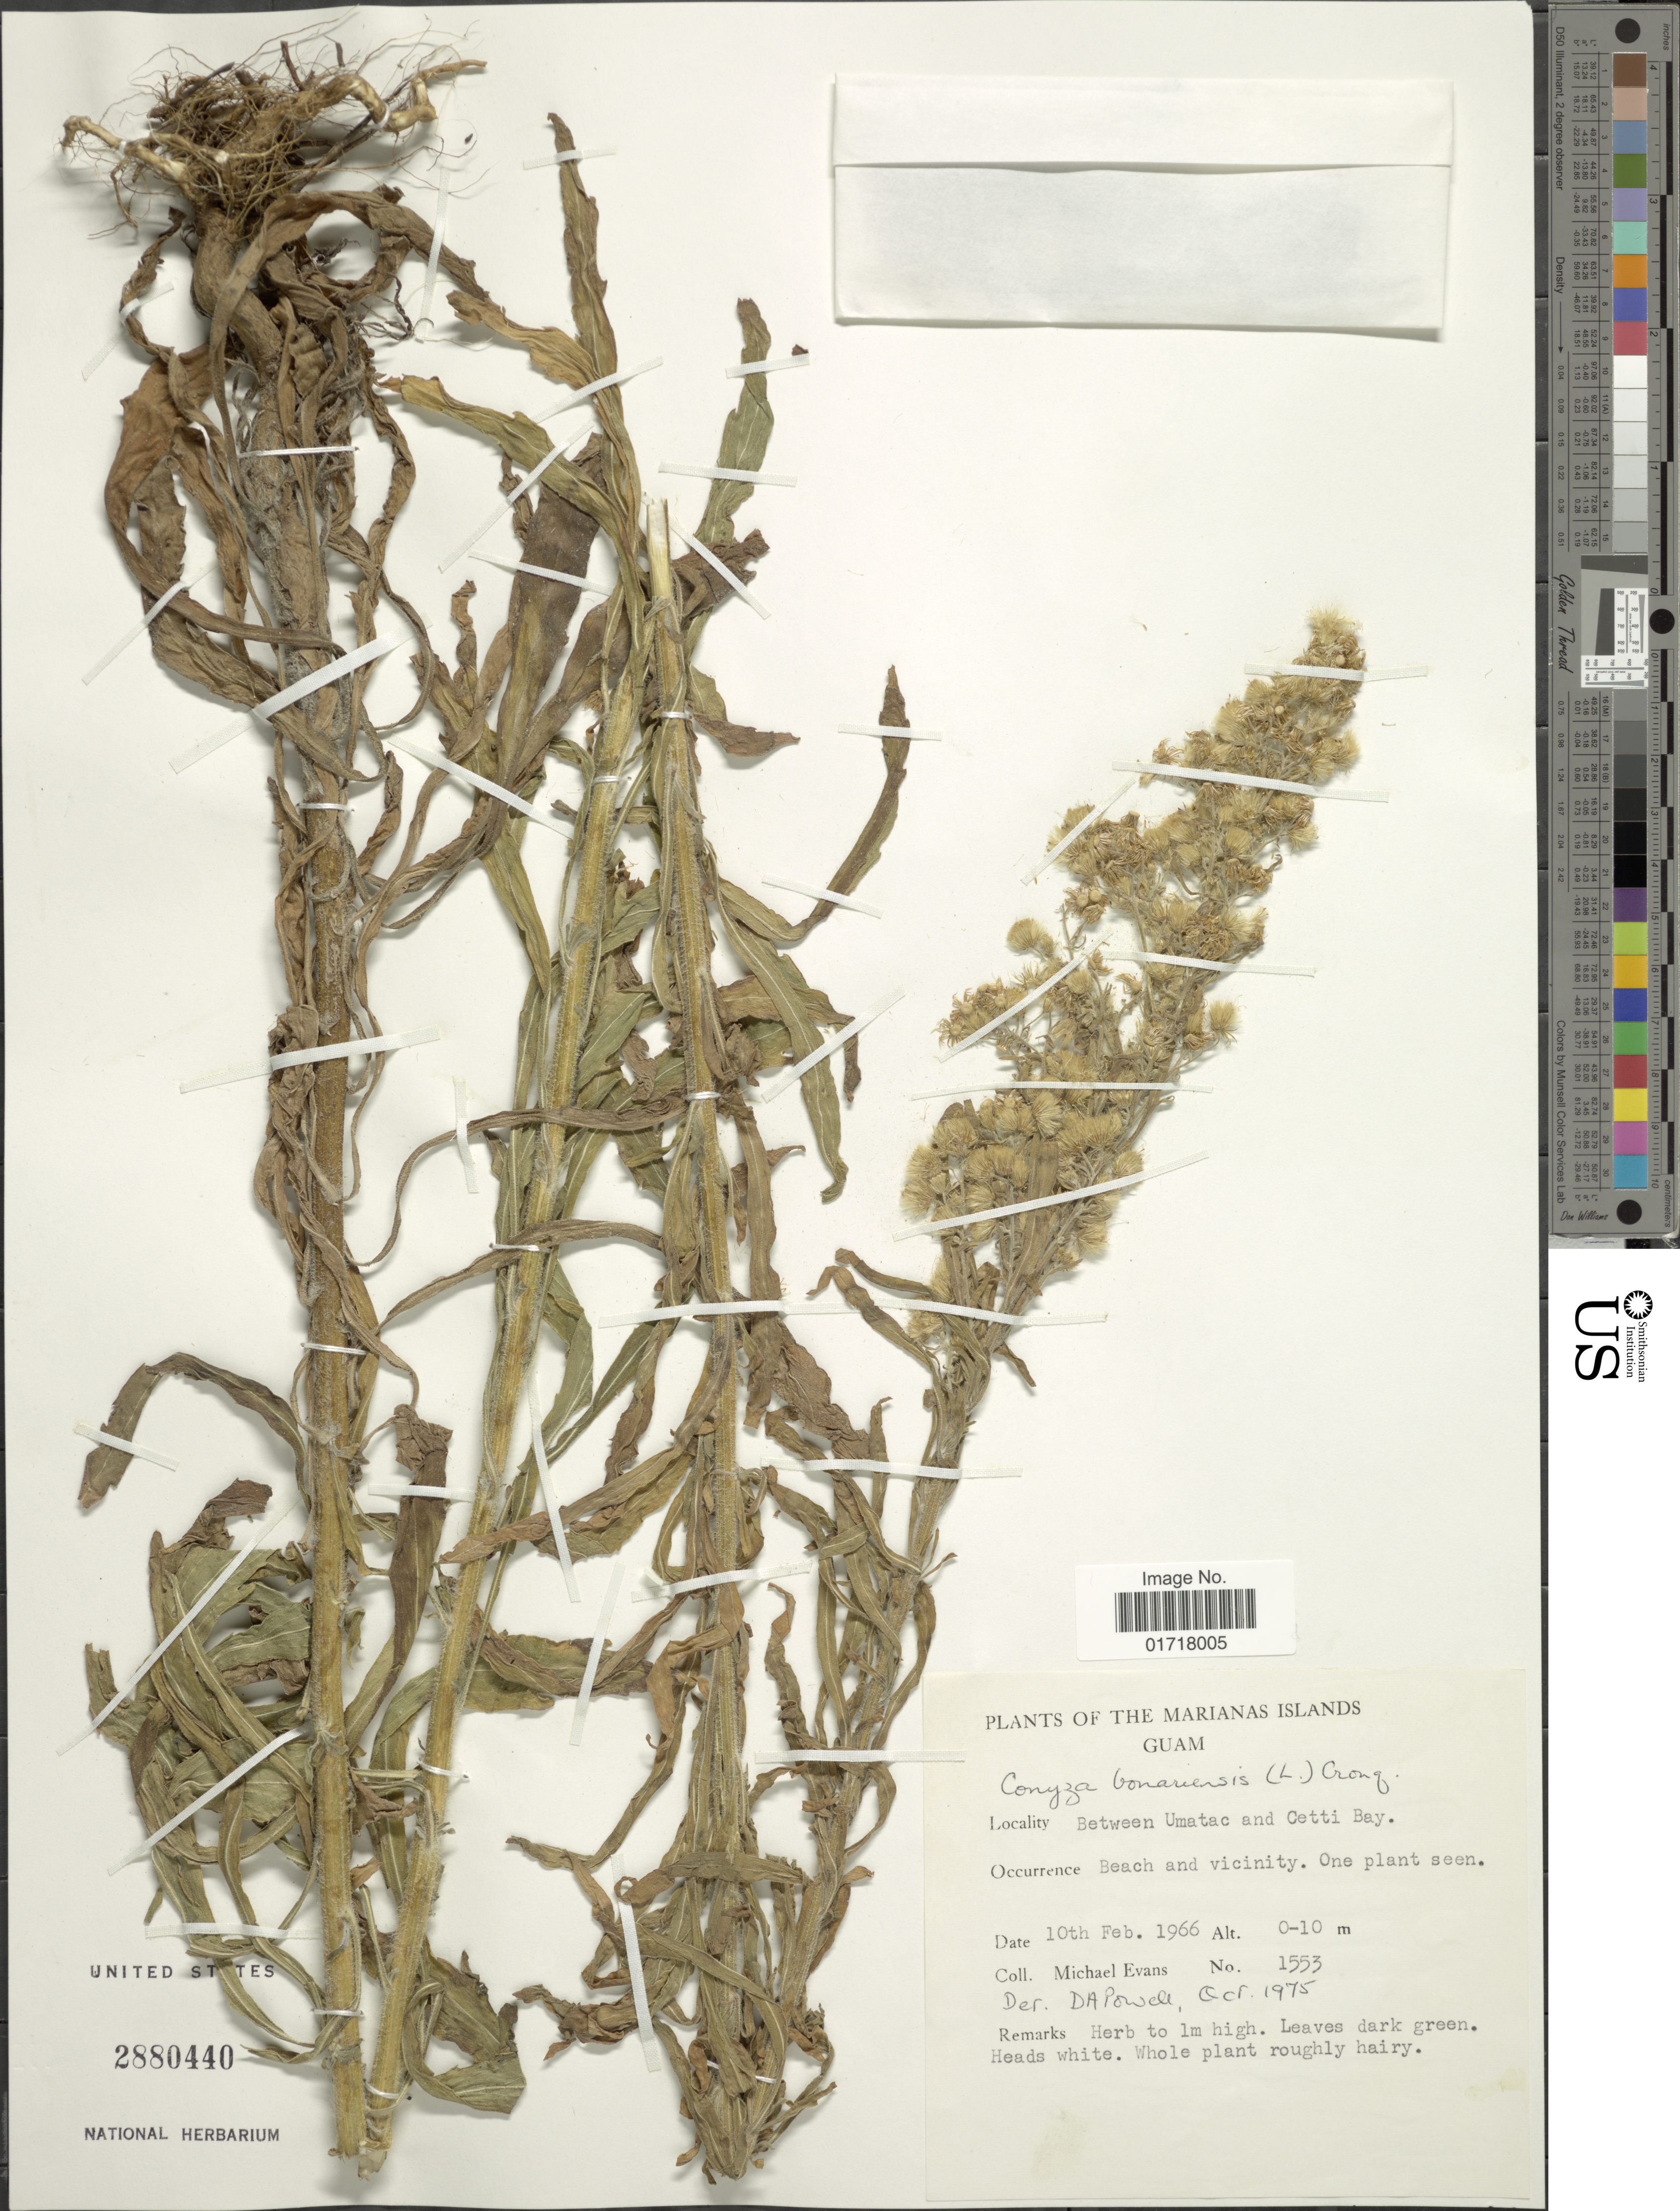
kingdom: Plantae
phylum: Tracheophyta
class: Magnoliopsida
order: Asterales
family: Asteraceae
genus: Erigeron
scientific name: Erigeron bonariensis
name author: L.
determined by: Wagner, W. L., (BOT), Smithsonian Institution - National Museum of Natural History (UNITED STATES)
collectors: M. Evans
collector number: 1153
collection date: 1966-02-10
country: Guam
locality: The Marianas Islands, Guam, Between Umatac and Cetti Bay, Beach and vicinity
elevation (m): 0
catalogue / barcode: US 2880440